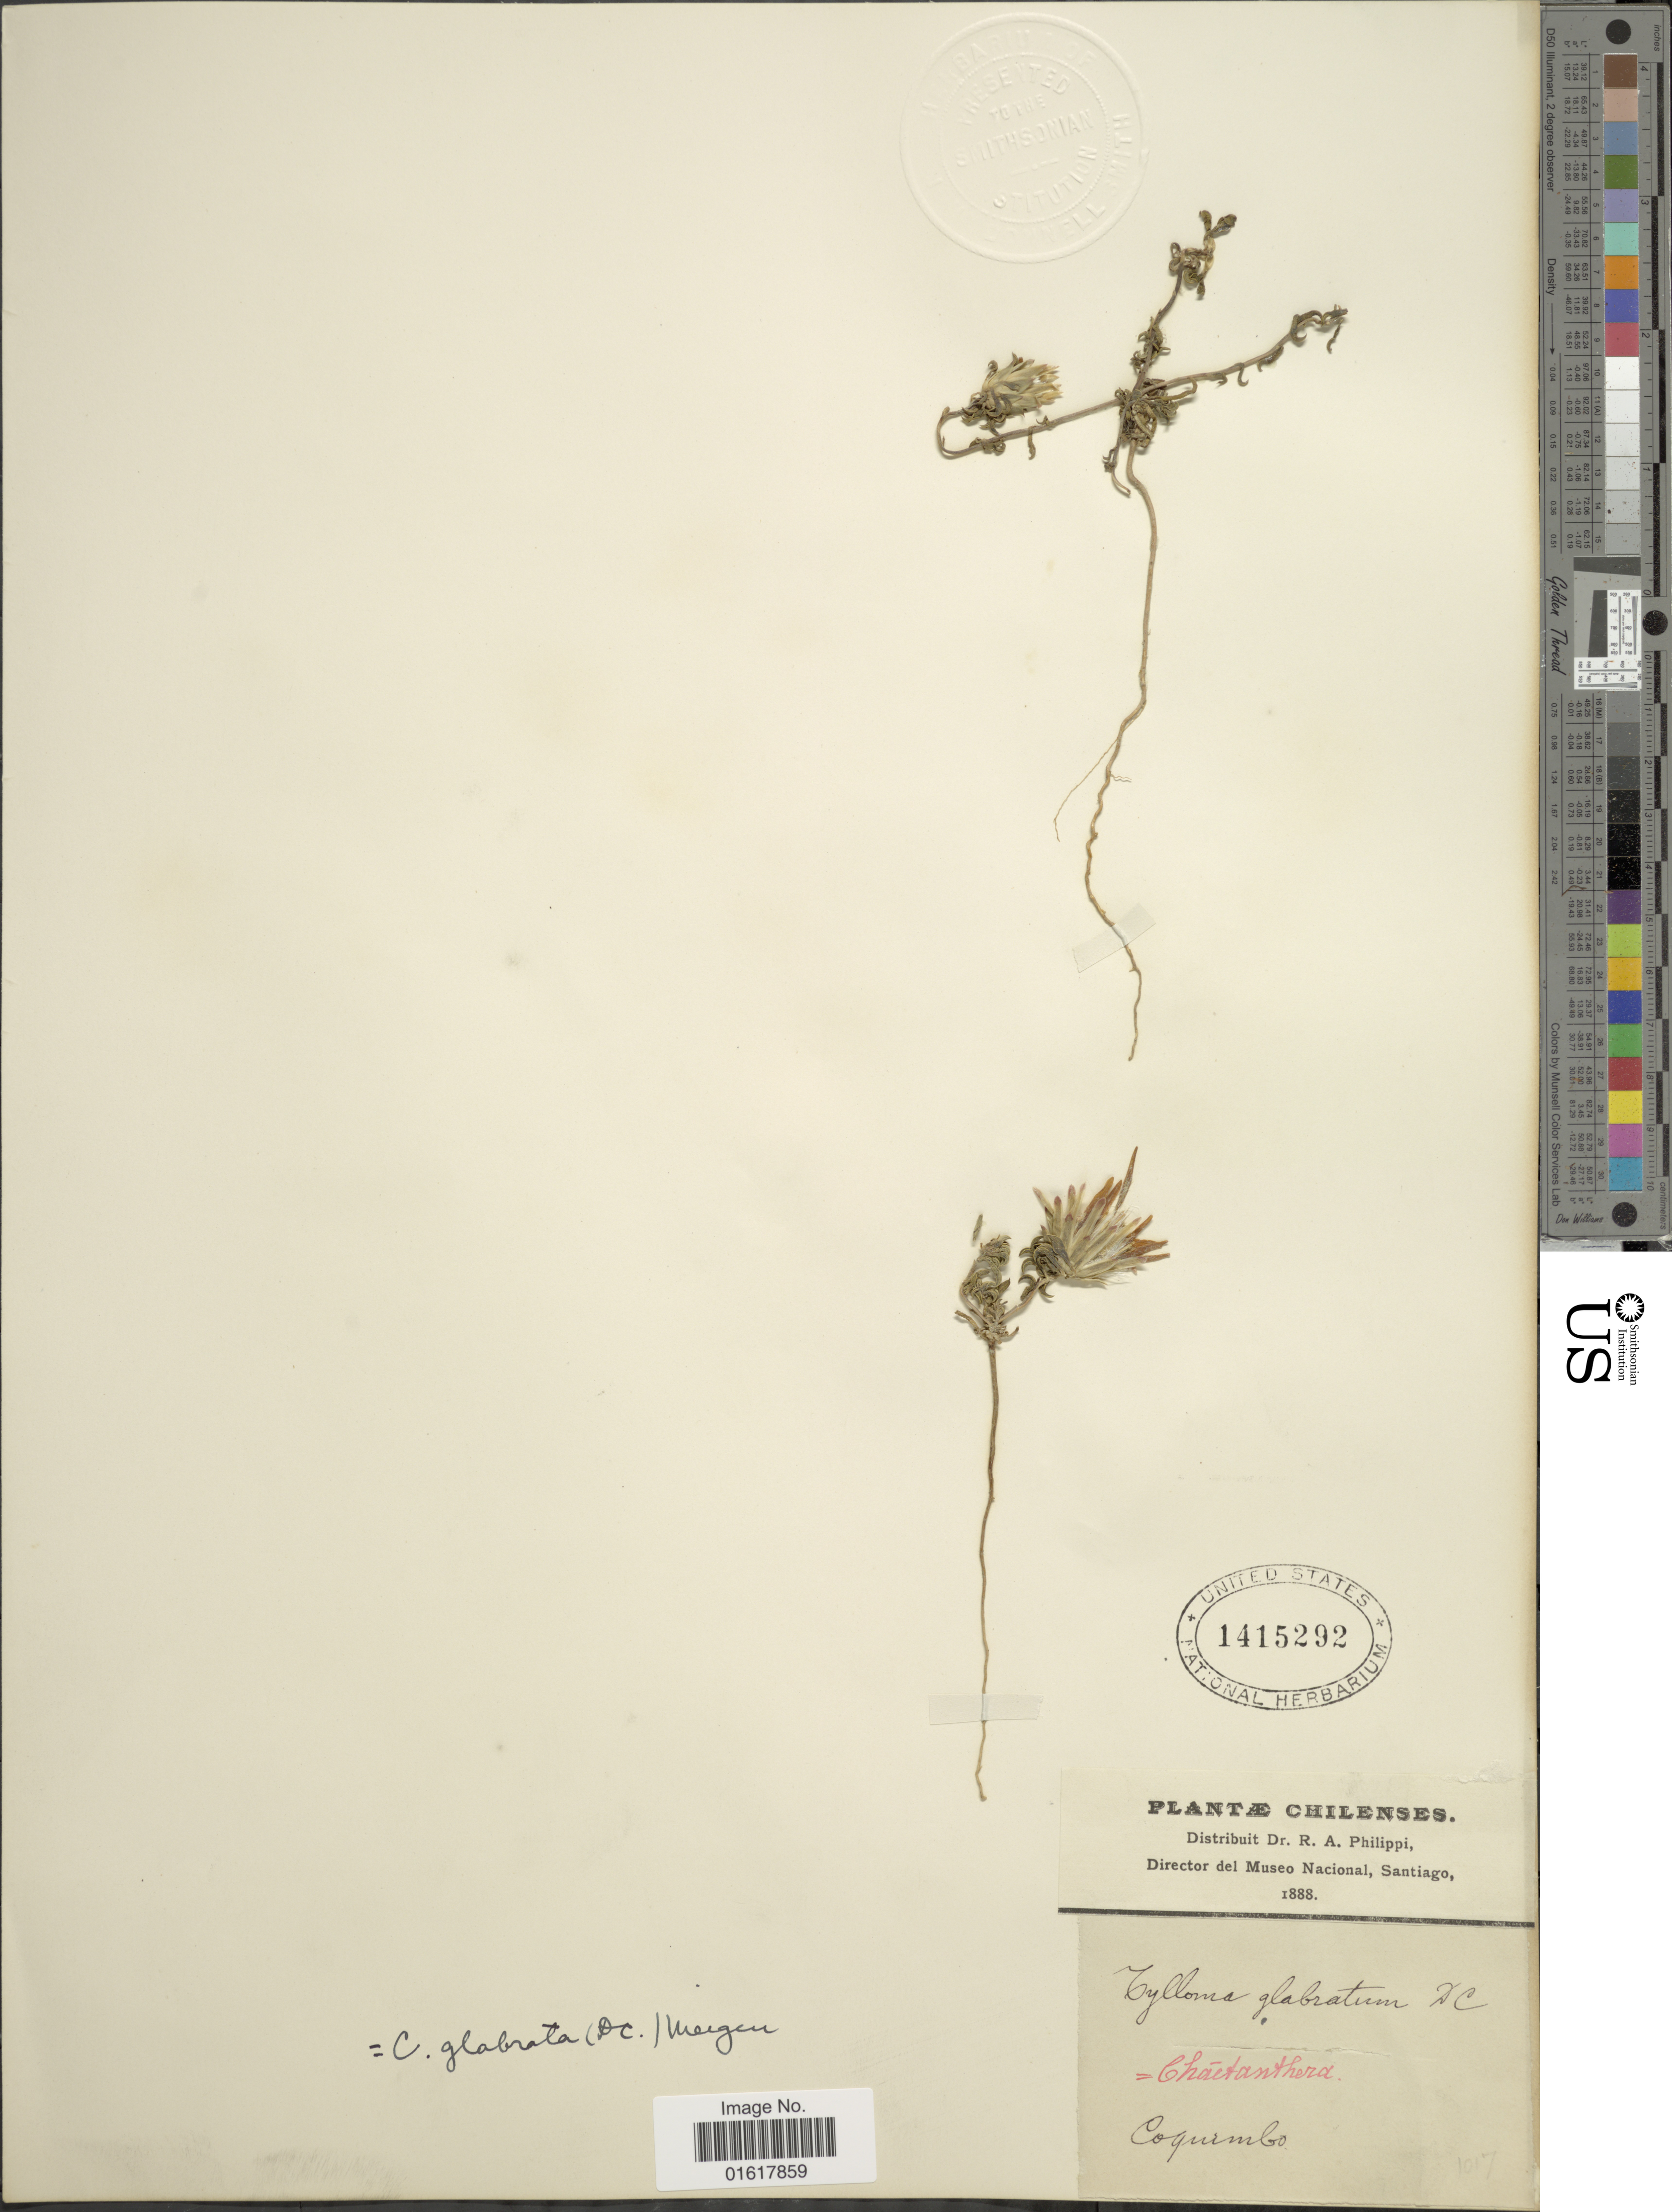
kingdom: Plantae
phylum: Tracheophyta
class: Magnoliopsida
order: Asterales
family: Asteraceae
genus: Chaetanthera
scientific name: Chaetanthera glabrata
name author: (DC.) F. Meigen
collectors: R. A. Philippi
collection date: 1888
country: Chile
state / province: Coquimbo (IV)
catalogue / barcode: US 1415292